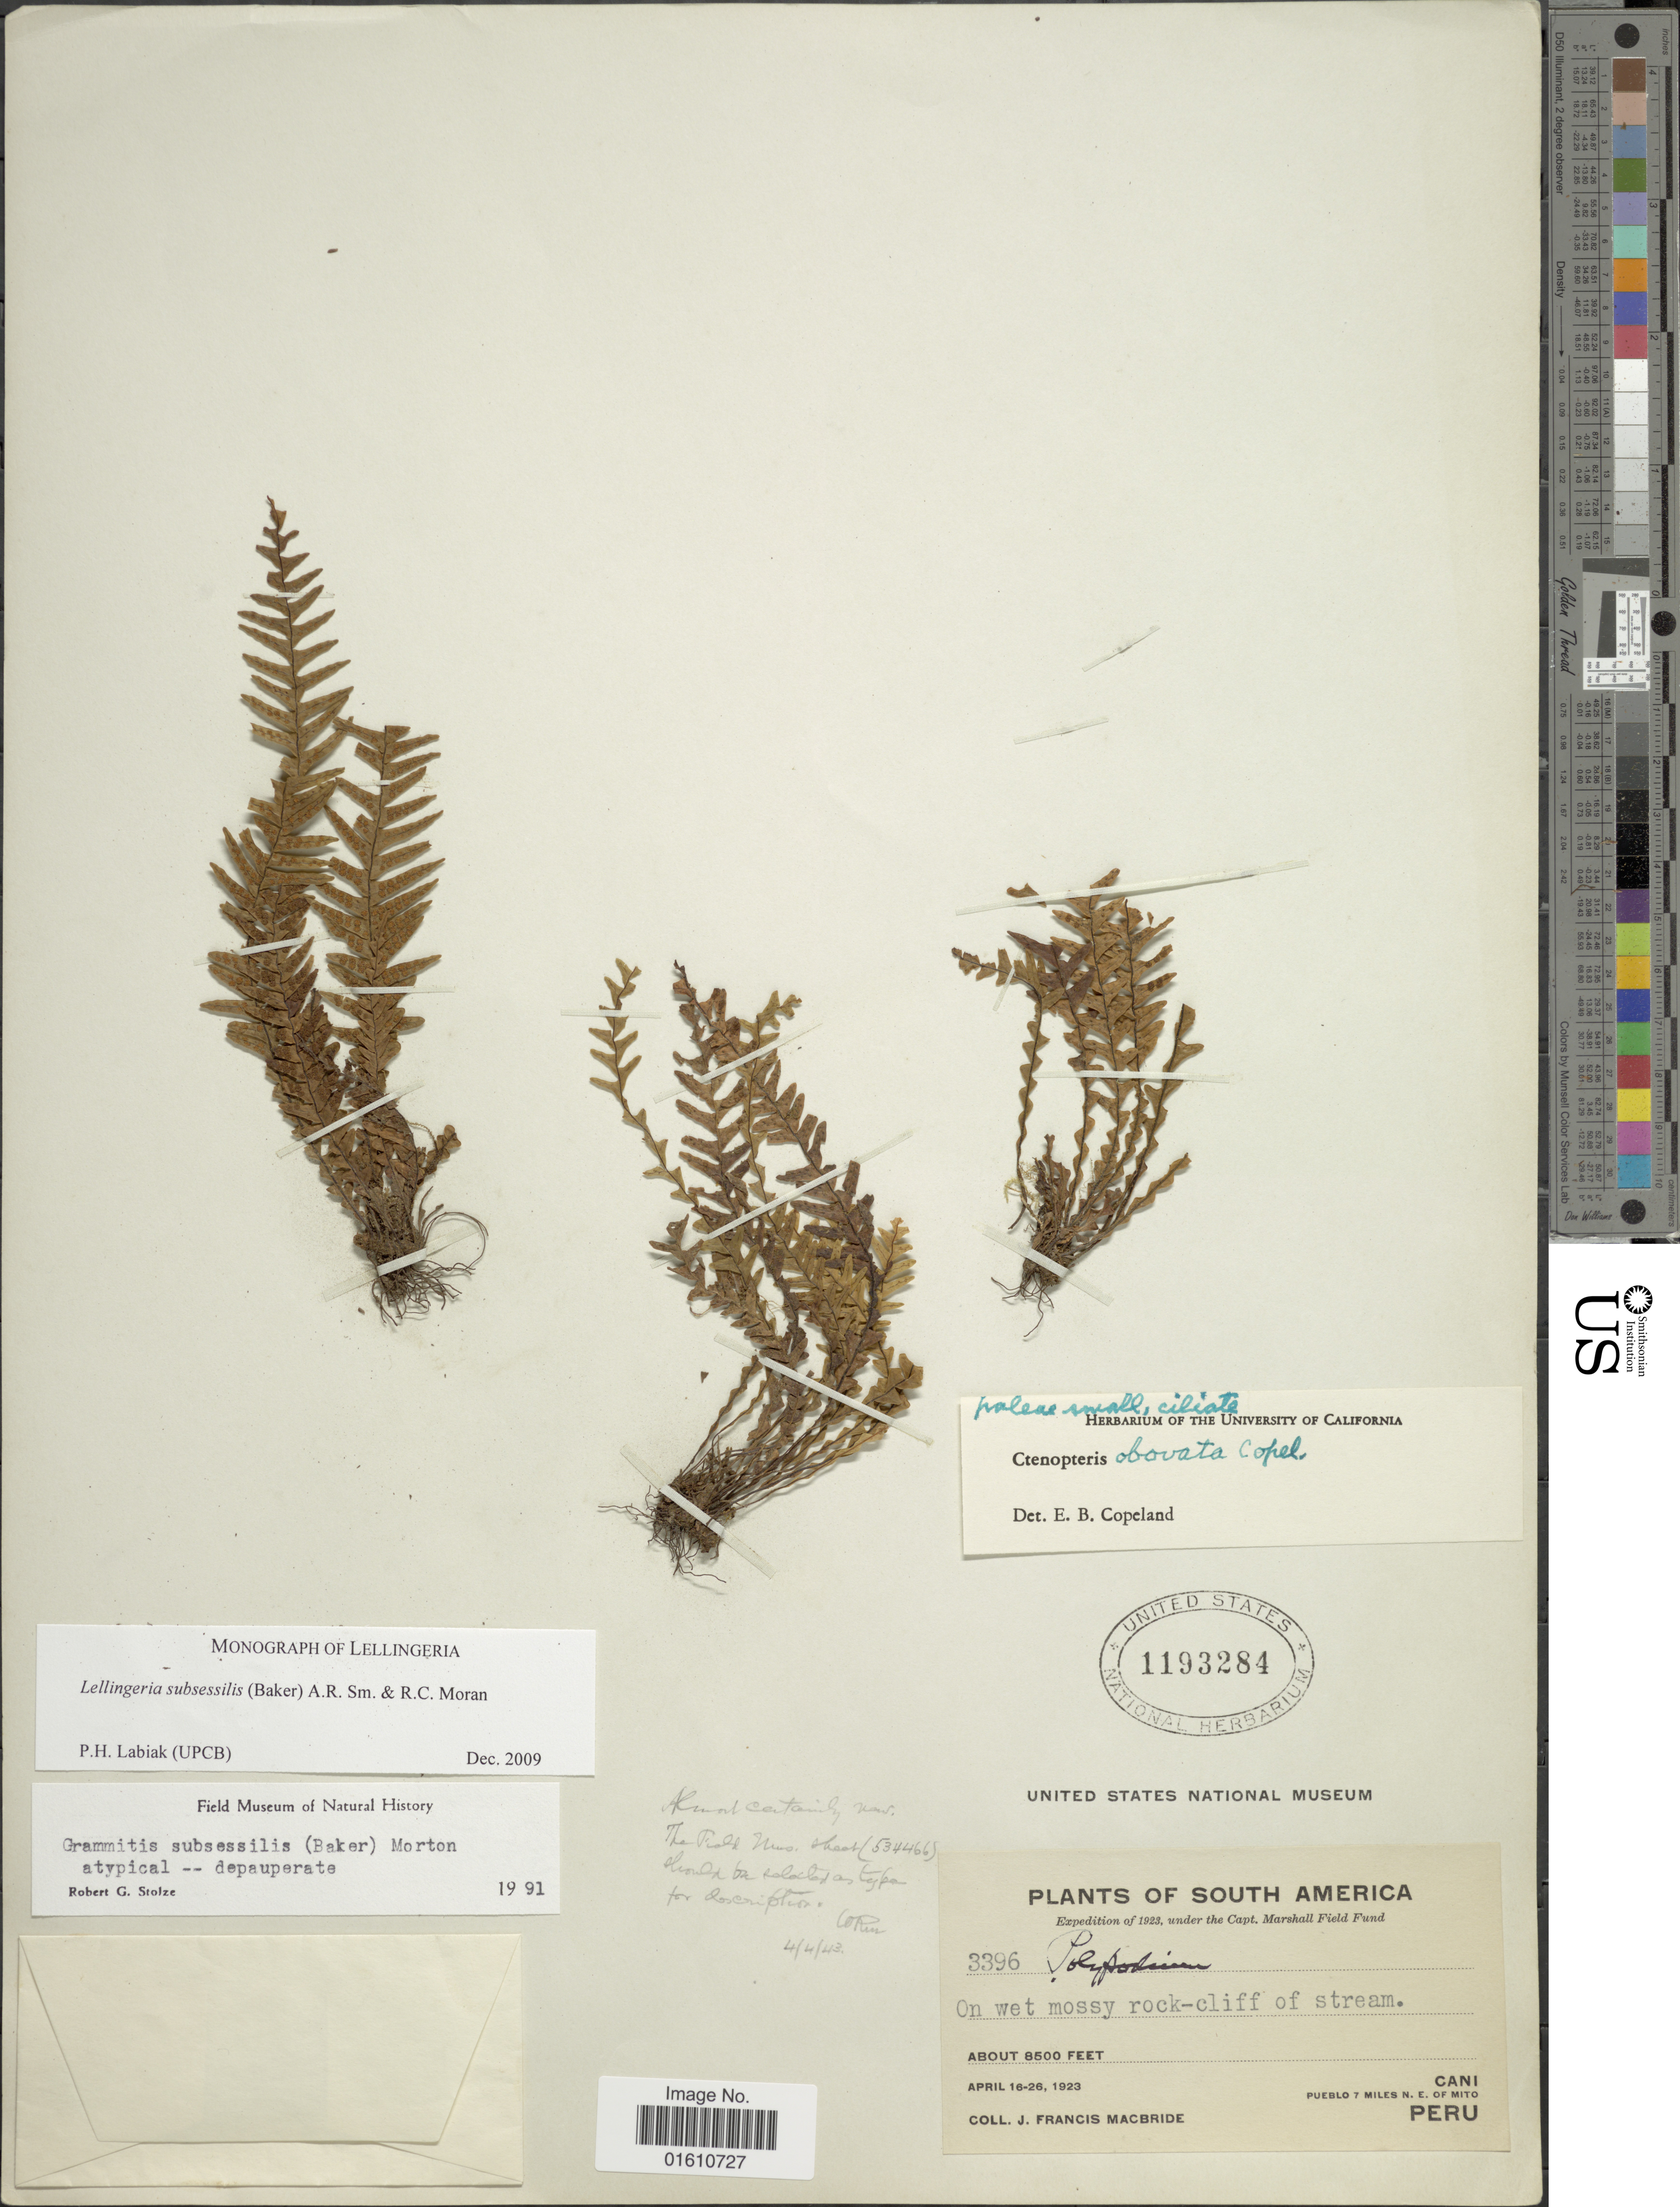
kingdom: Plantae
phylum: Tracheophyta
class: Polypodiopsida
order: Polypodiales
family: Polypodiaceae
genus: Lellingeria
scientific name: Lellingeria subsessilis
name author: (Baker) A.R. Sm. & R.C. Moran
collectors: J. F. Macbride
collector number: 3396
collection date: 1923-04-16/1923-04-26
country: Peru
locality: South America, Cani, Pueblo 7 miles N. E. of Mito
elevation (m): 2591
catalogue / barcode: US 1193284